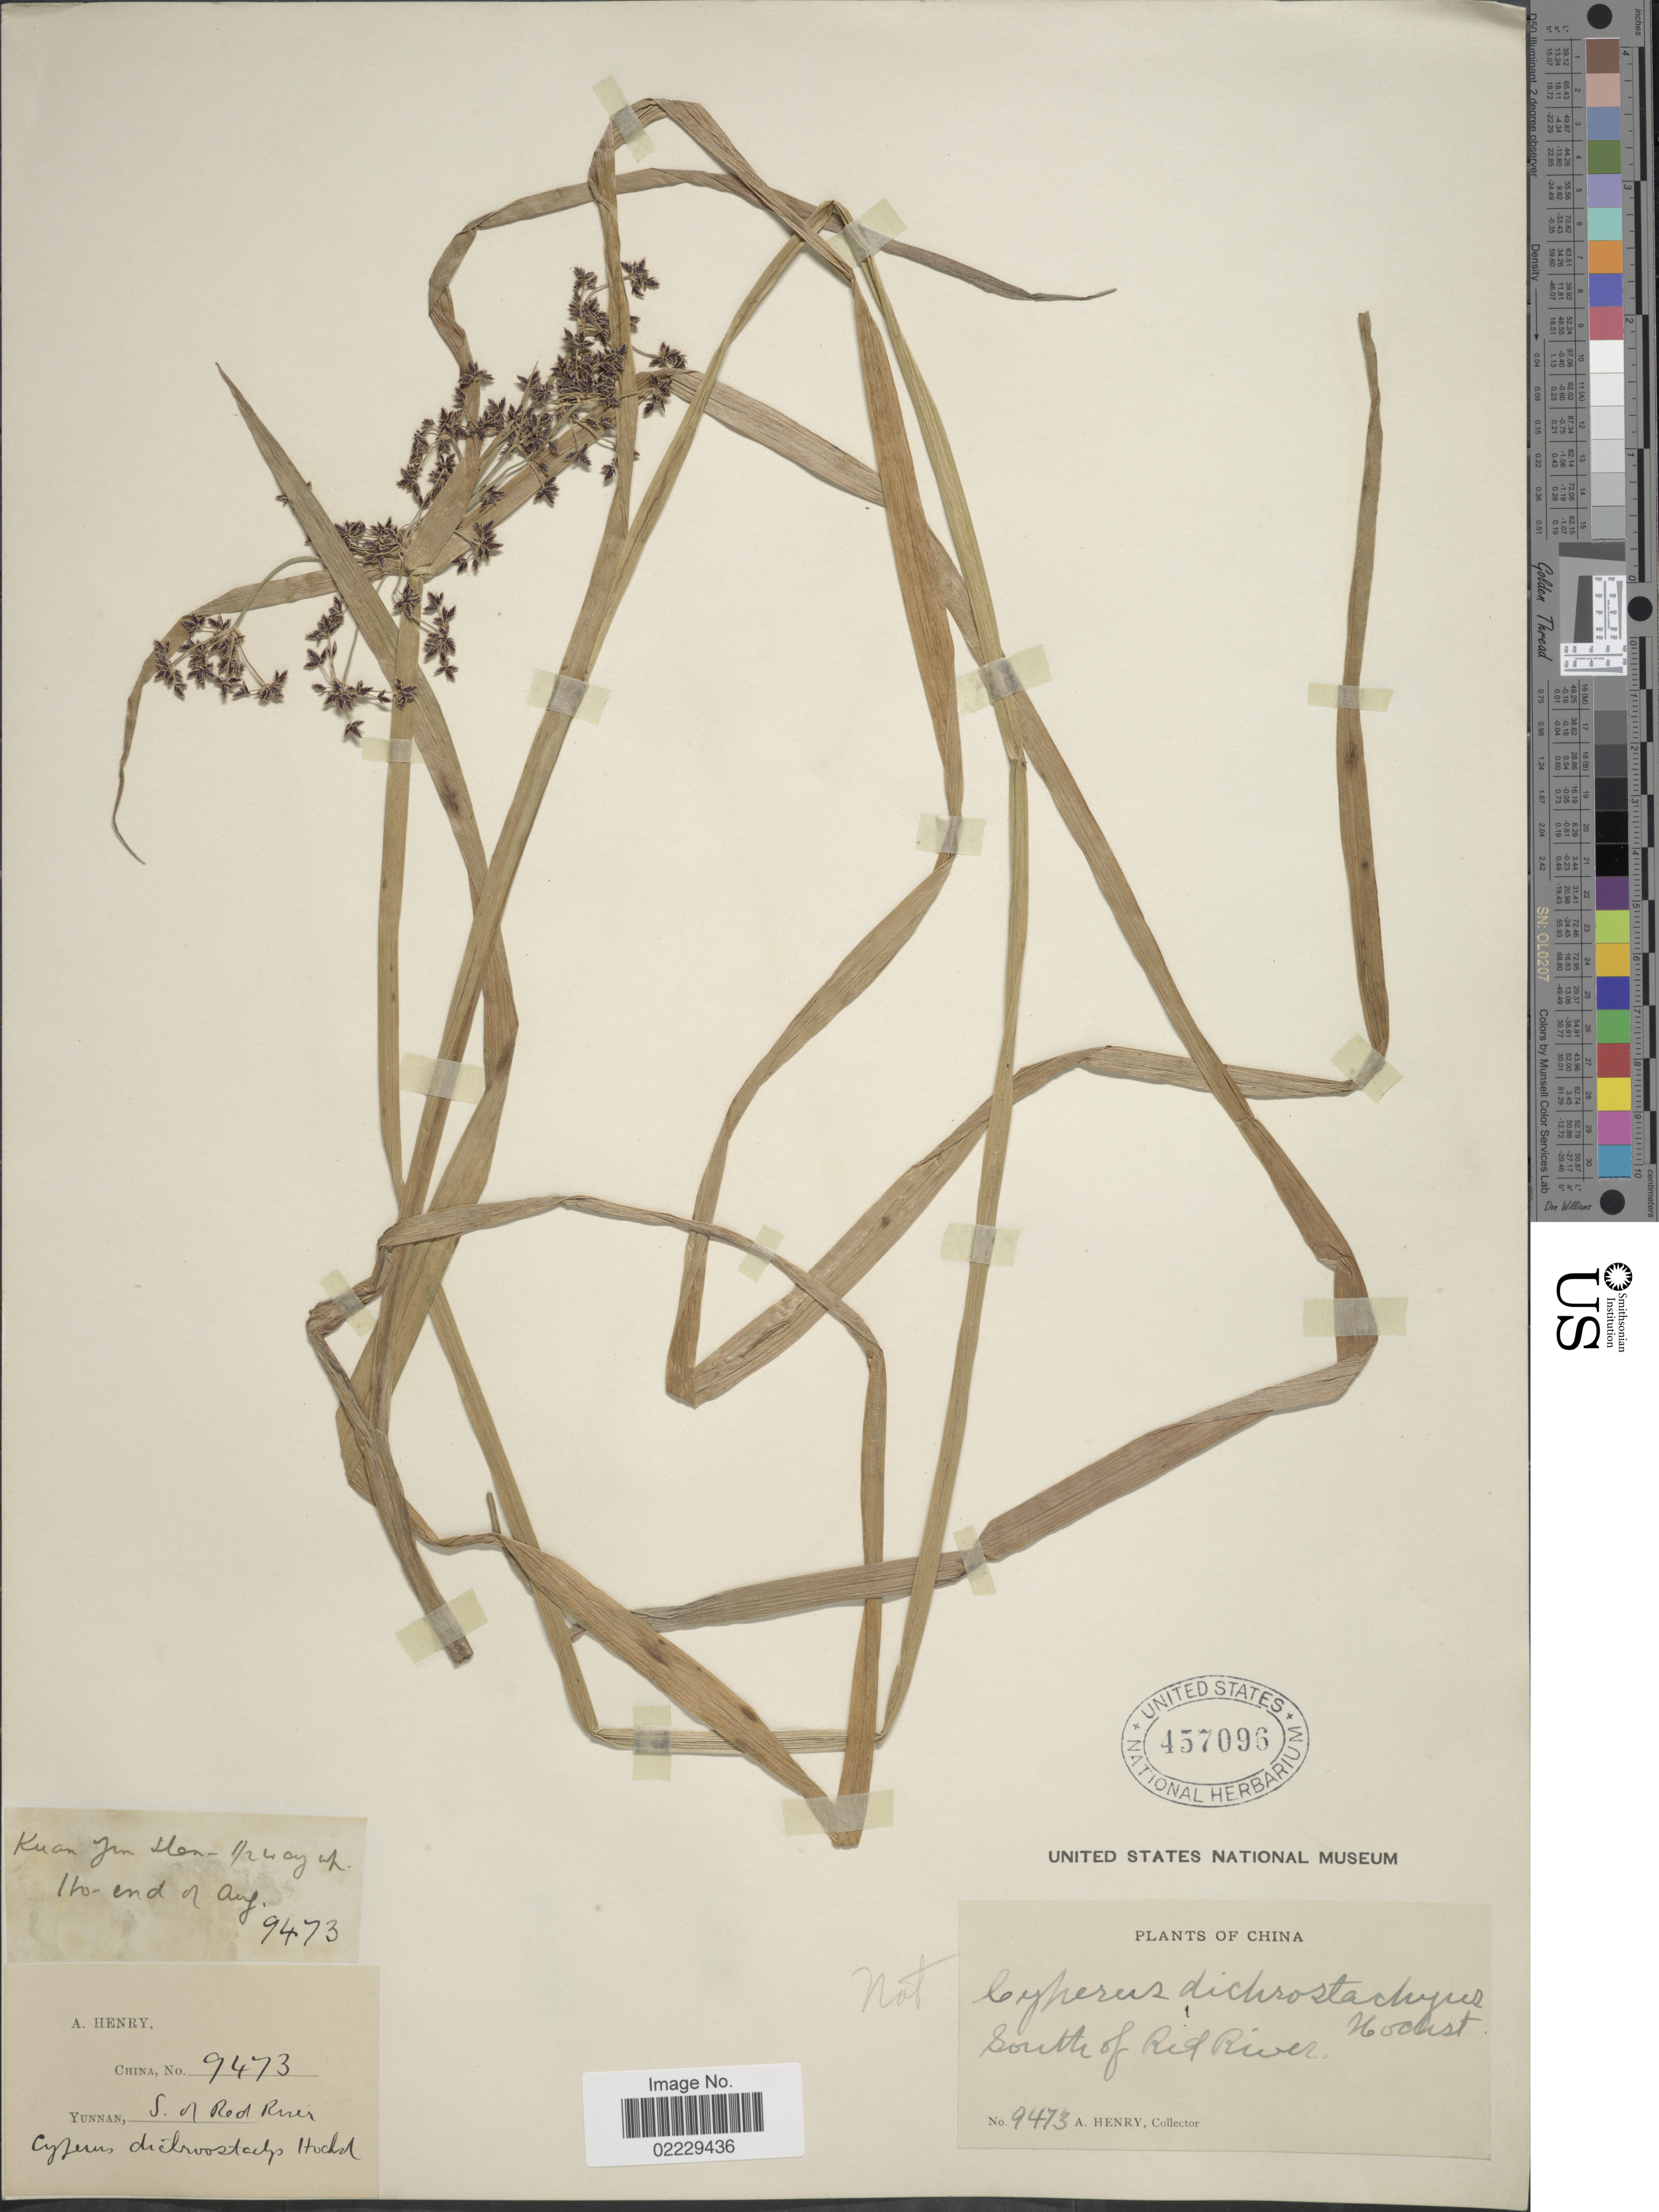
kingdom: Plantae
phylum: Tracheophyta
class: Liliopsida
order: Poales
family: Cyperaceae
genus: Cyperus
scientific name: Cyperus duclouxii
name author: E.G. Camus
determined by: Strong, Mark T., (BOT), Smithsonian Institution - National Museum of Natural History (UNITED STATES)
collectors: A. Henry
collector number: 9473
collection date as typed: end of Aug.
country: China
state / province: Yunnan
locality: South of Red River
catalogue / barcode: US 457096